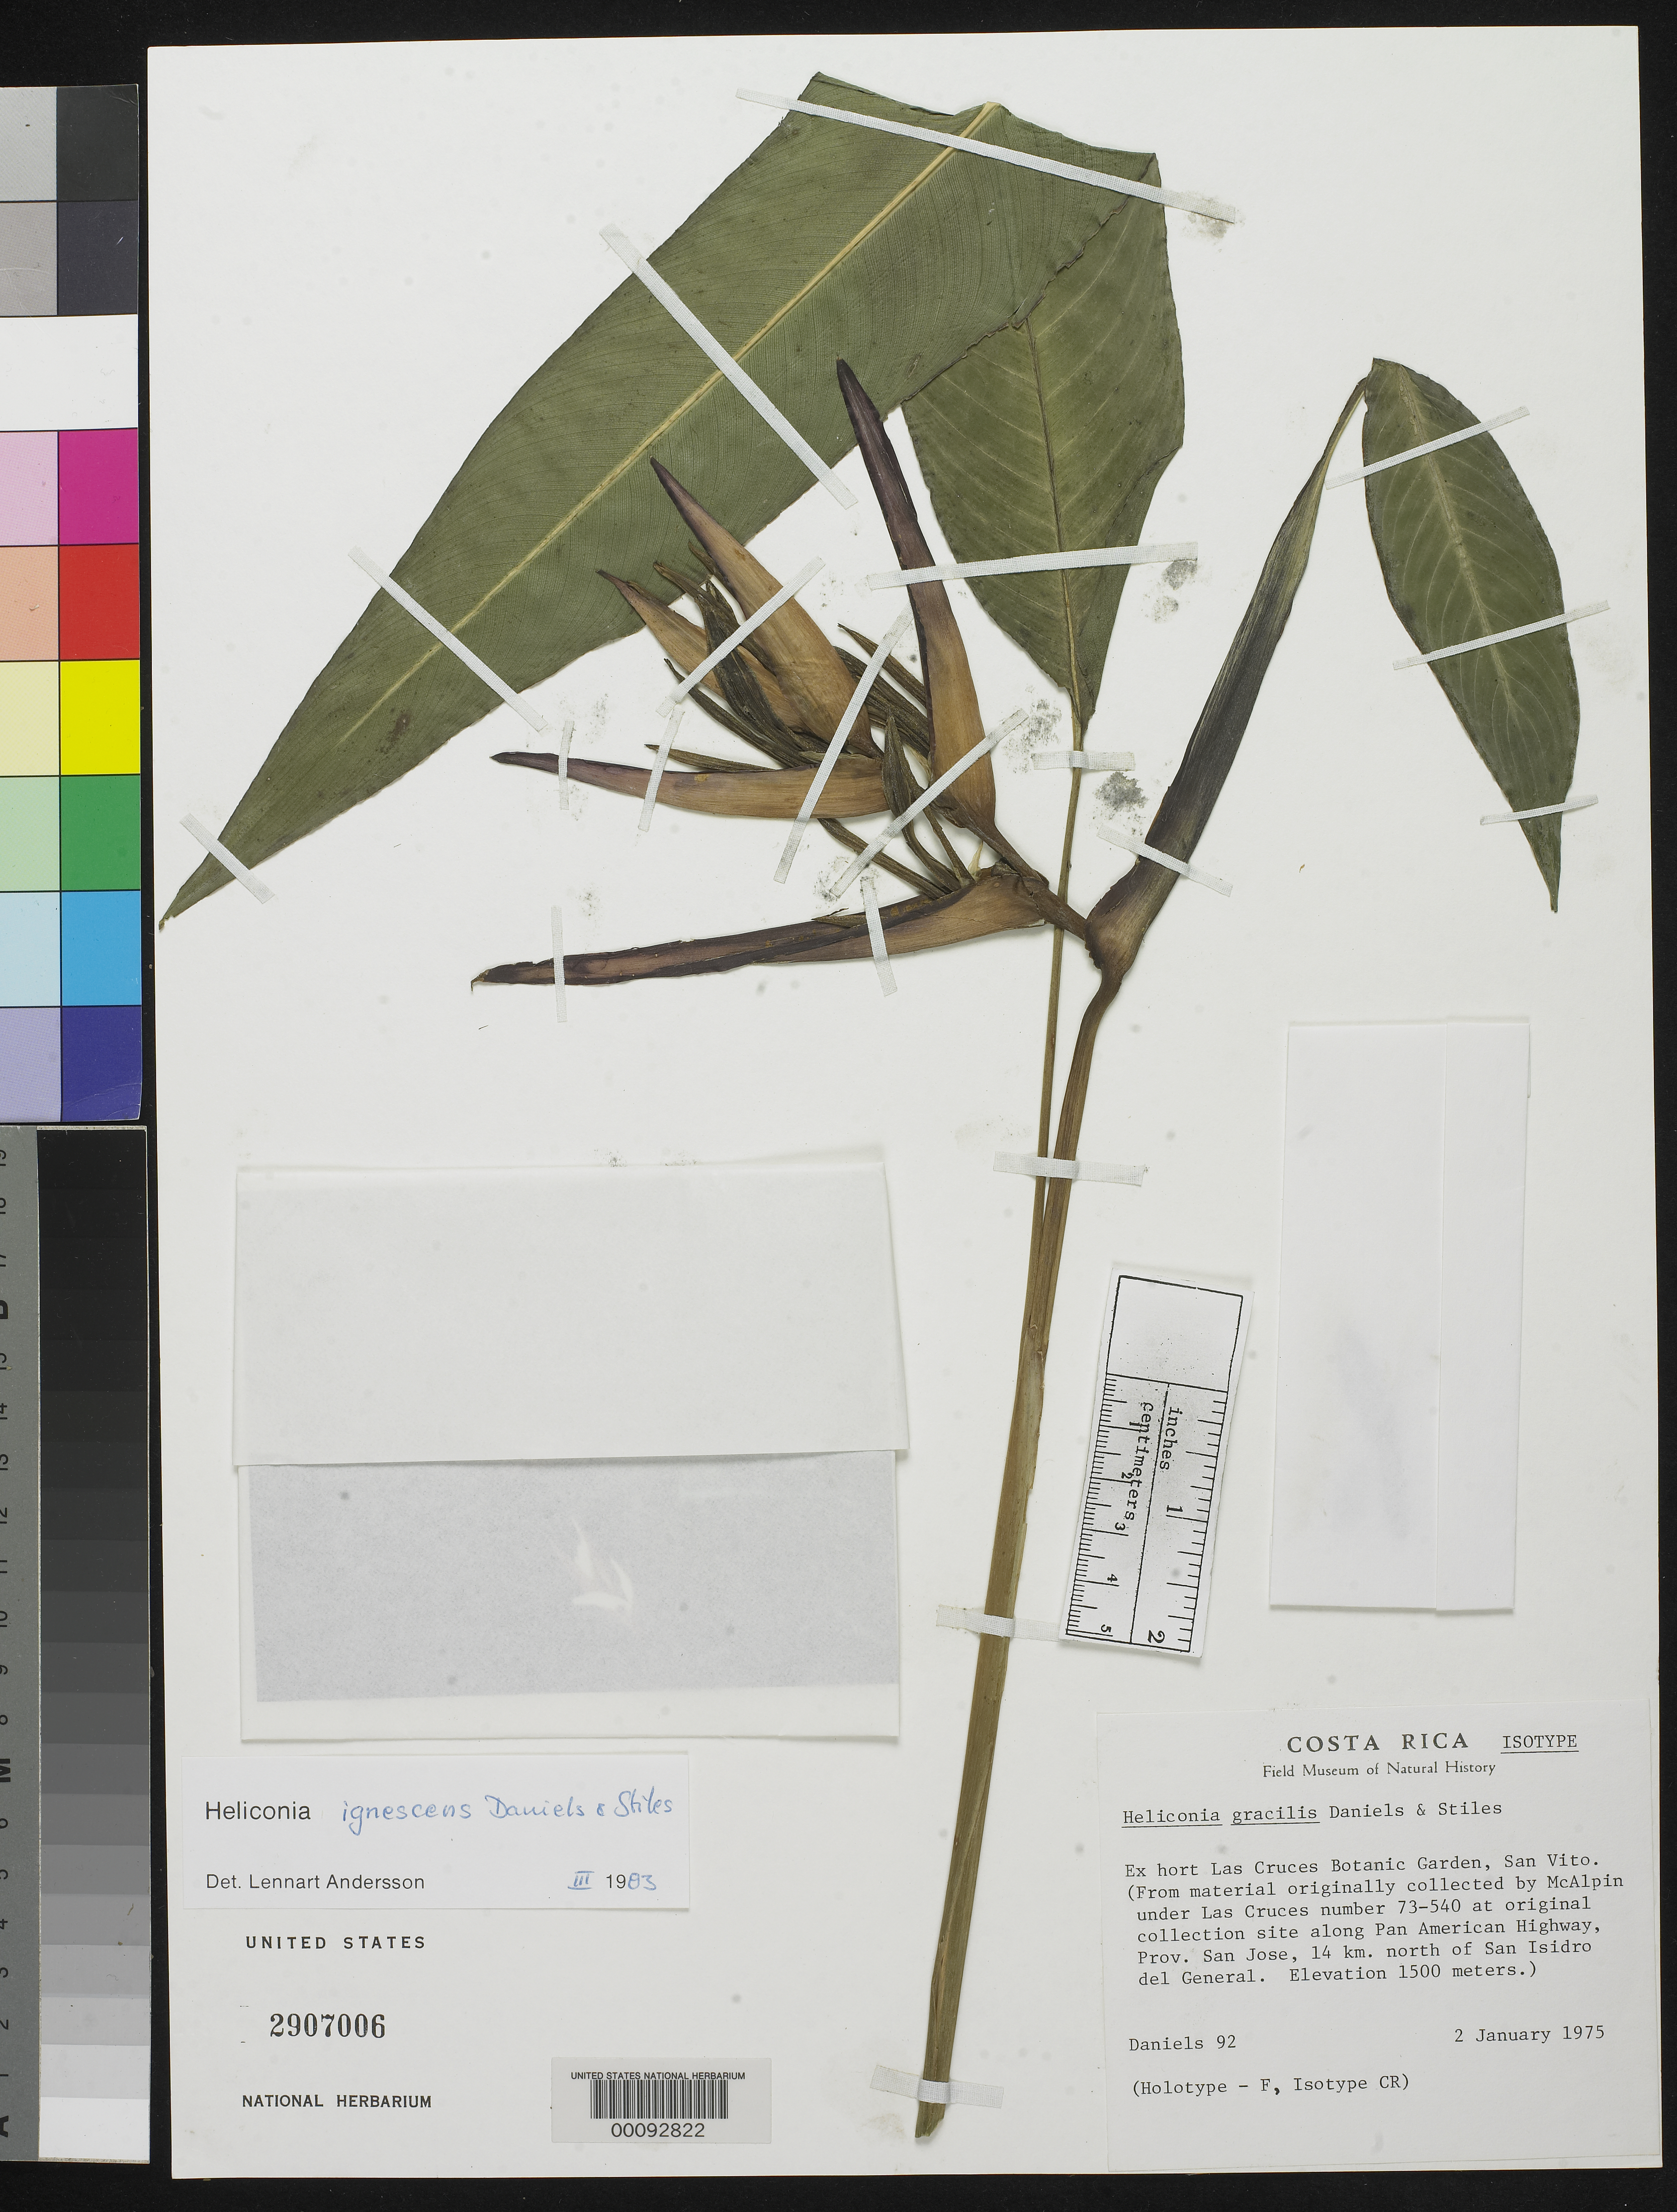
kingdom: Plantae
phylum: Tracheophyta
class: Liliopsida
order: Zingiberales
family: Heliconiaceae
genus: Heliconia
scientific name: Heliconia gracilis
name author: G.S. Daniels & F.G. Stiles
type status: Isotype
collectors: G. S. Daniels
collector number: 92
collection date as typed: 02 Jan 1975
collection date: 1975-01-02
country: Costa Rica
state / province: San José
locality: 14 km N of San Isidro del General.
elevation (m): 1500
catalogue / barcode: US 2907006